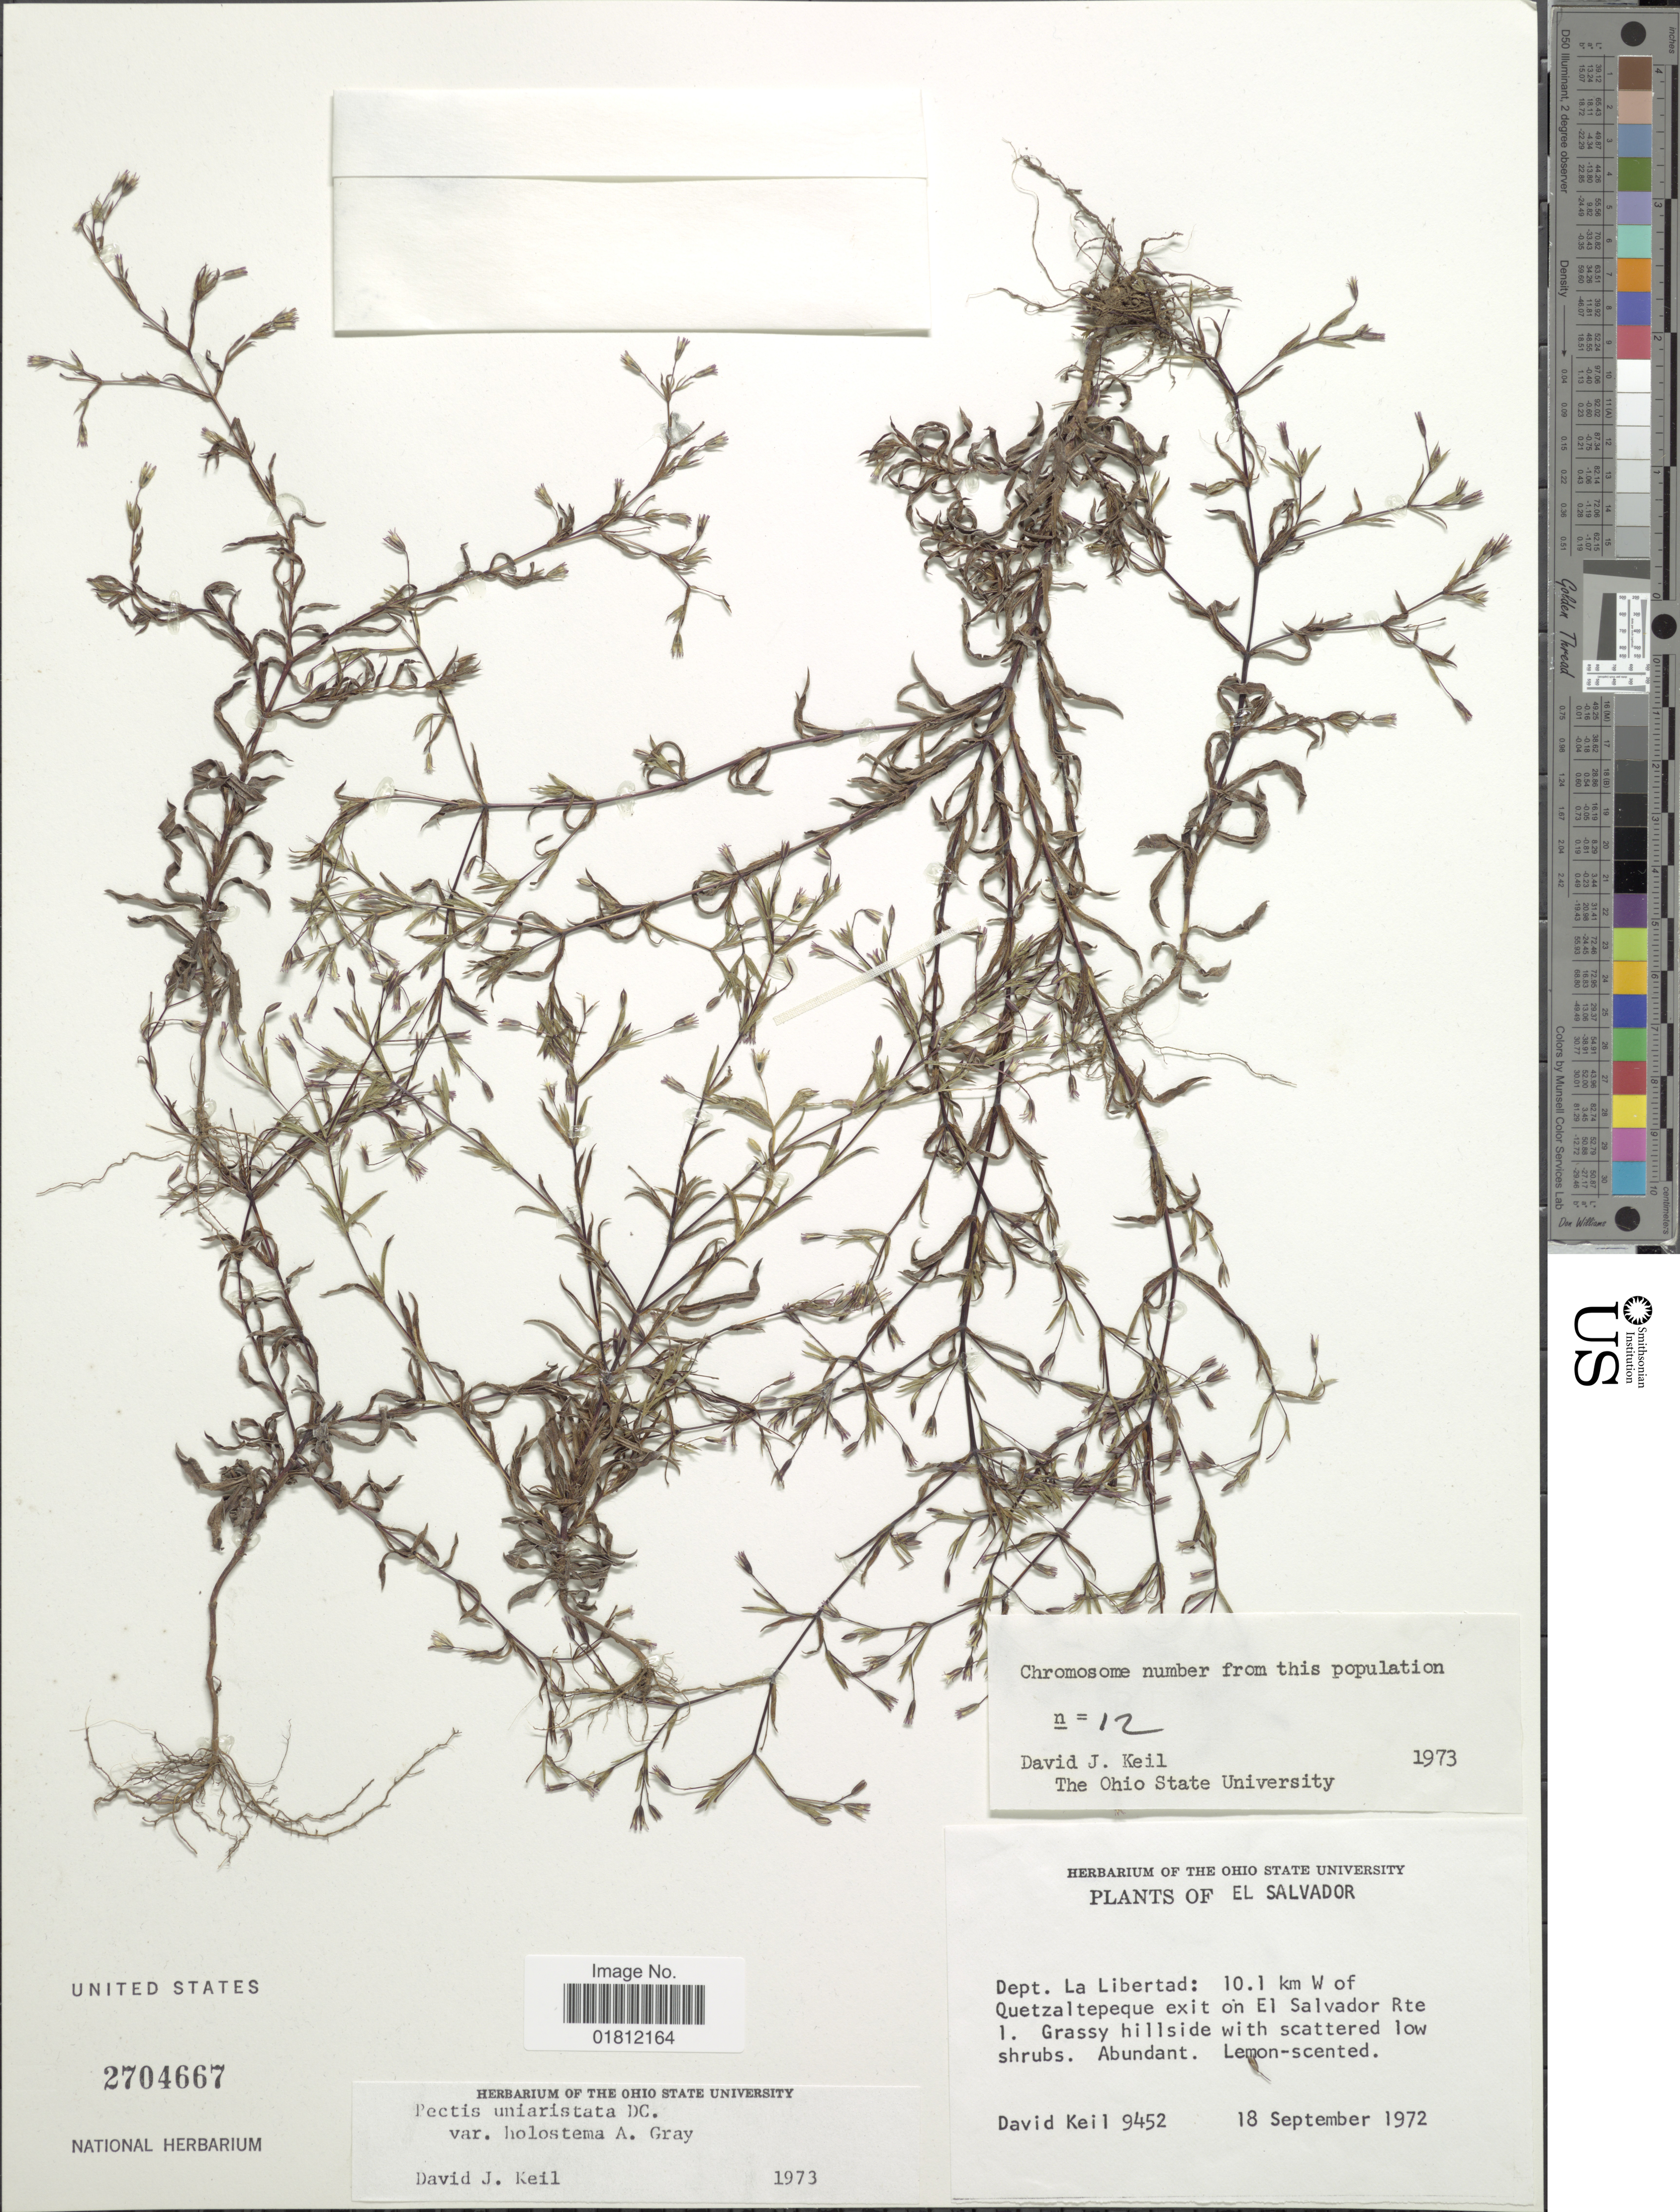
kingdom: Plantae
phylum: Tracheophyta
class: Magnoliopsida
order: Asterales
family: Asteraceae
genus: Pectis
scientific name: Pectis uniaristata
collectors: D. J. Keil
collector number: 9452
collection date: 1972-09-18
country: El Salvador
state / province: La Libertad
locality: Dept. La Libertad: 10.1 km W of Quetzaltepeque exit on El Salvador Rte 1.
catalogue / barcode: US 2704667